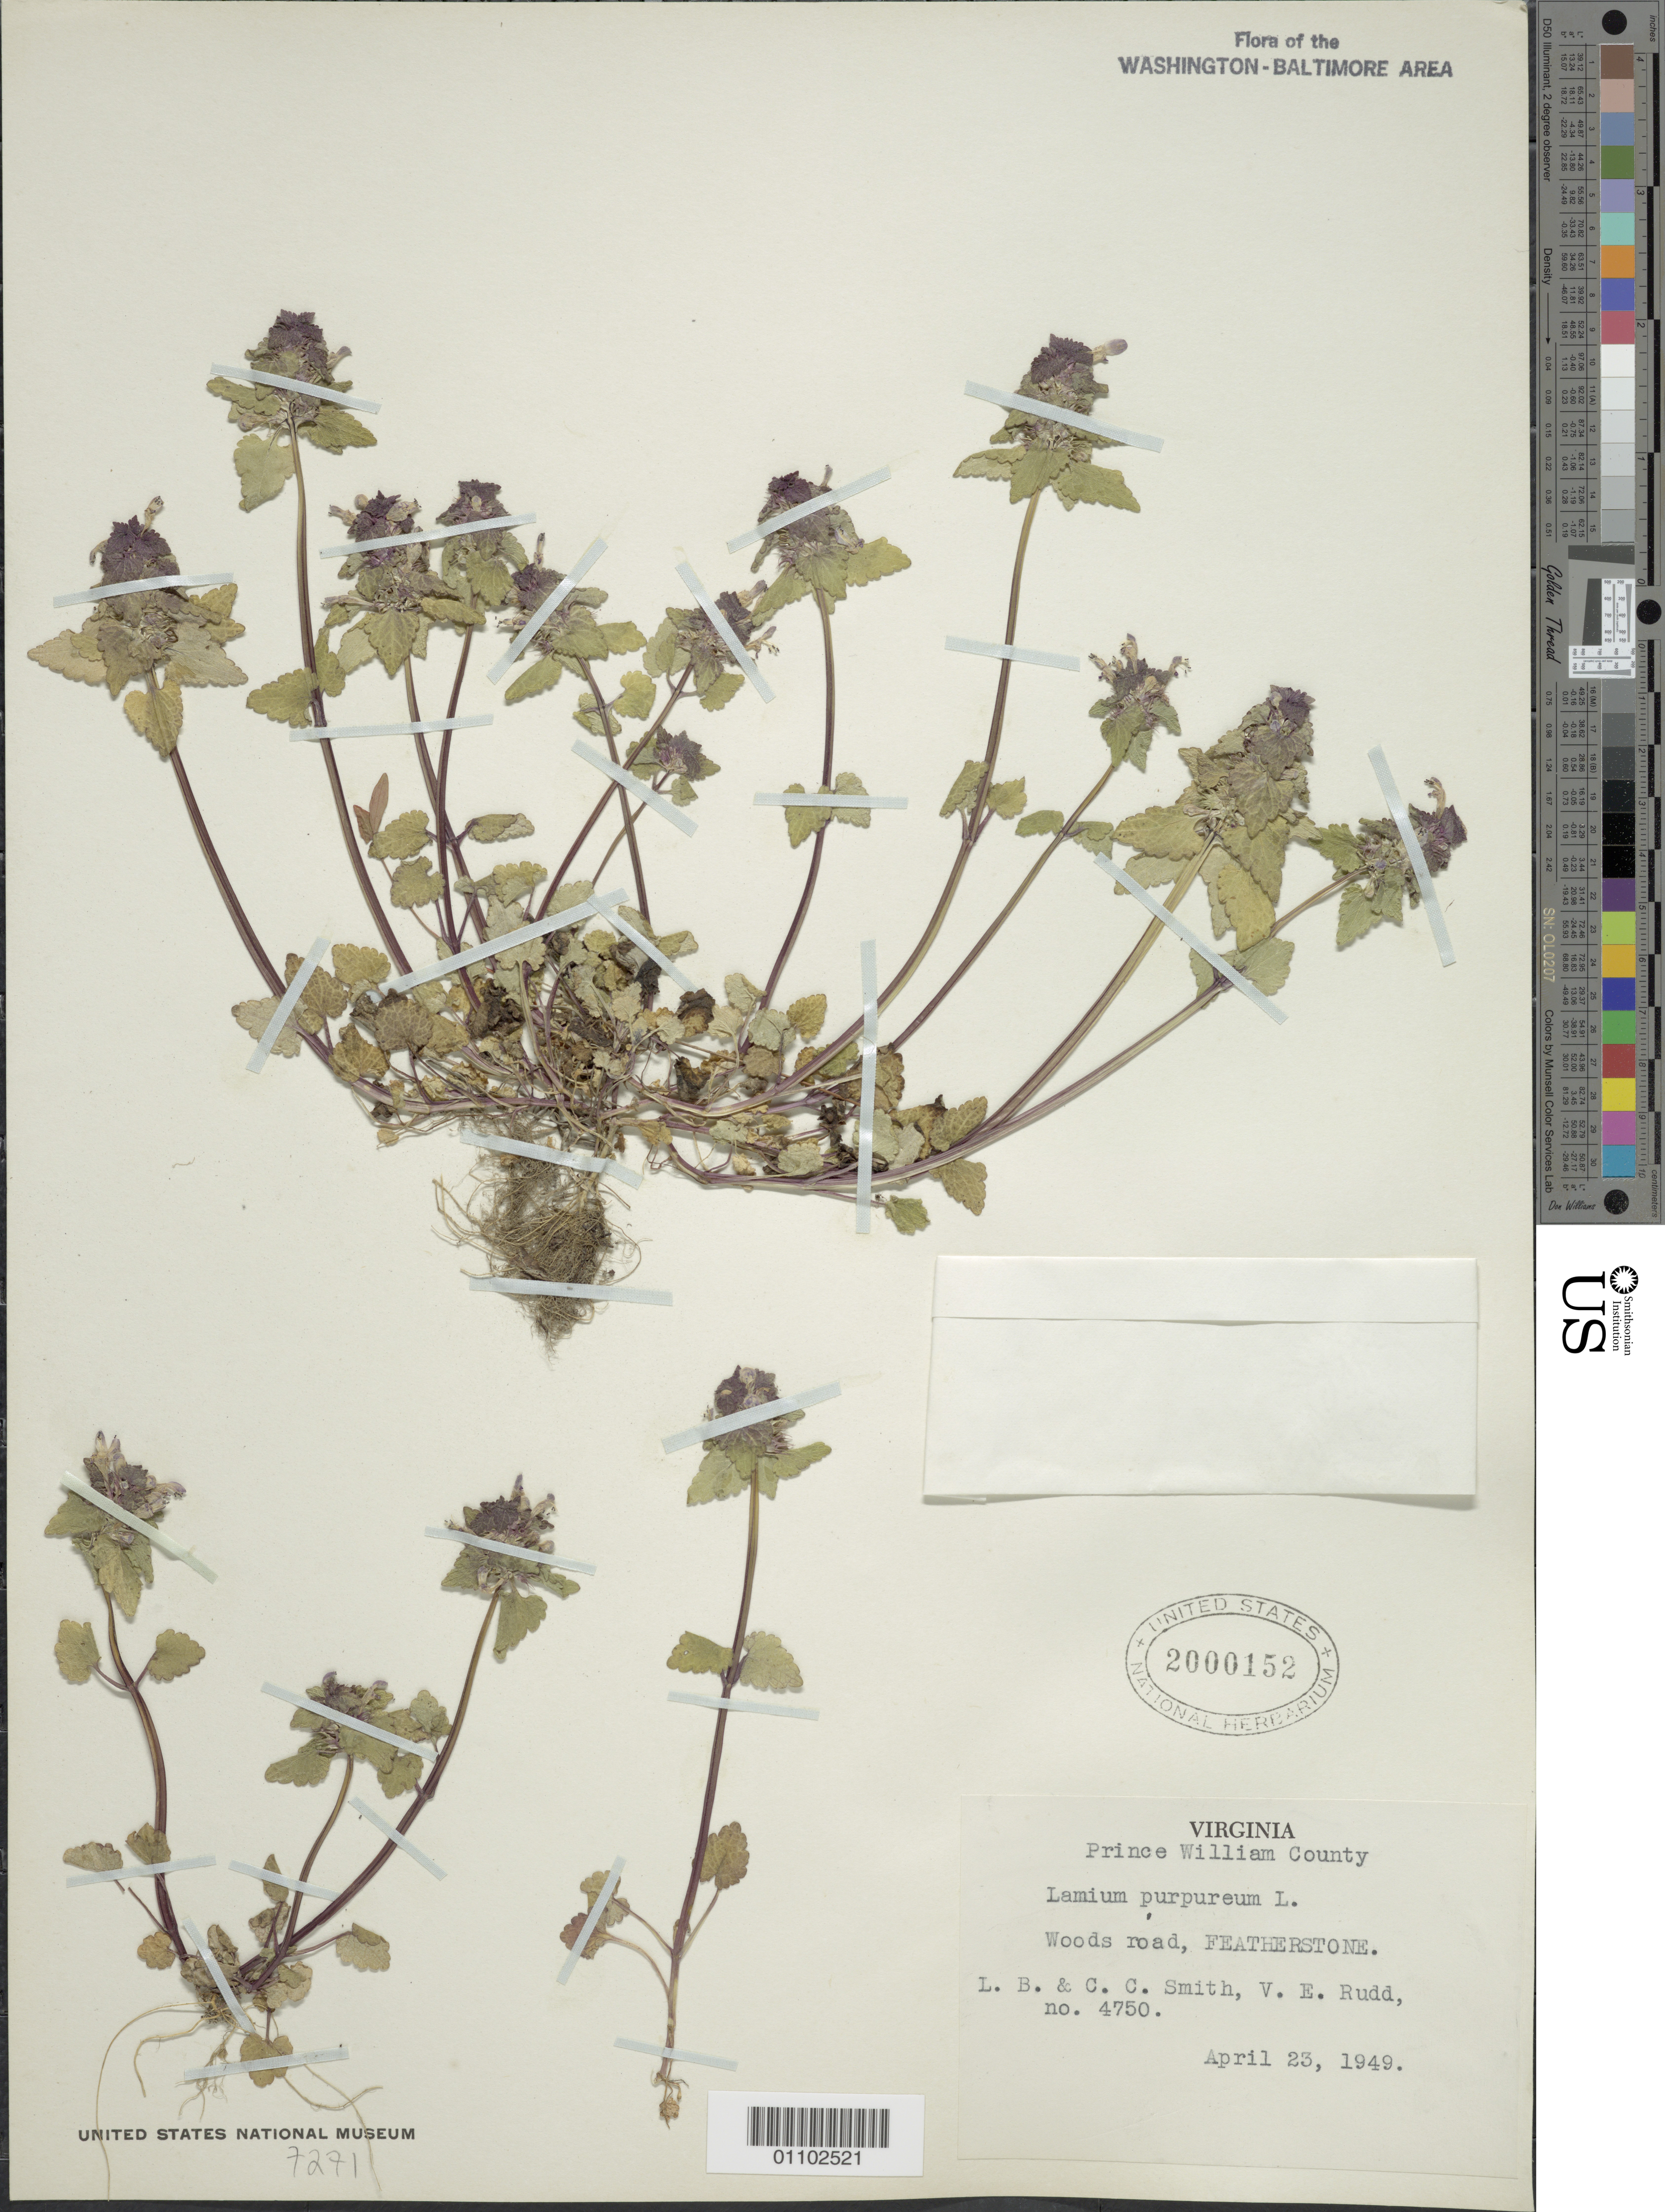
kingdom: Plantae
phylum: Tracheophyta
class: Magnoliopsida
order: Lamiales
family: Lamiaceae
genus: Lamium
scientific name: Lamium purpureum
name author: L.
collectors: L. Smith, C. C. Smith & V. E. Rudd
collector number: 4750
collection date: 1949-04-23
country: United States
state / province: Virginia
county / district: Prince William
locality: Woods Road, Featherstone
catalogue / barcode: US 2000152